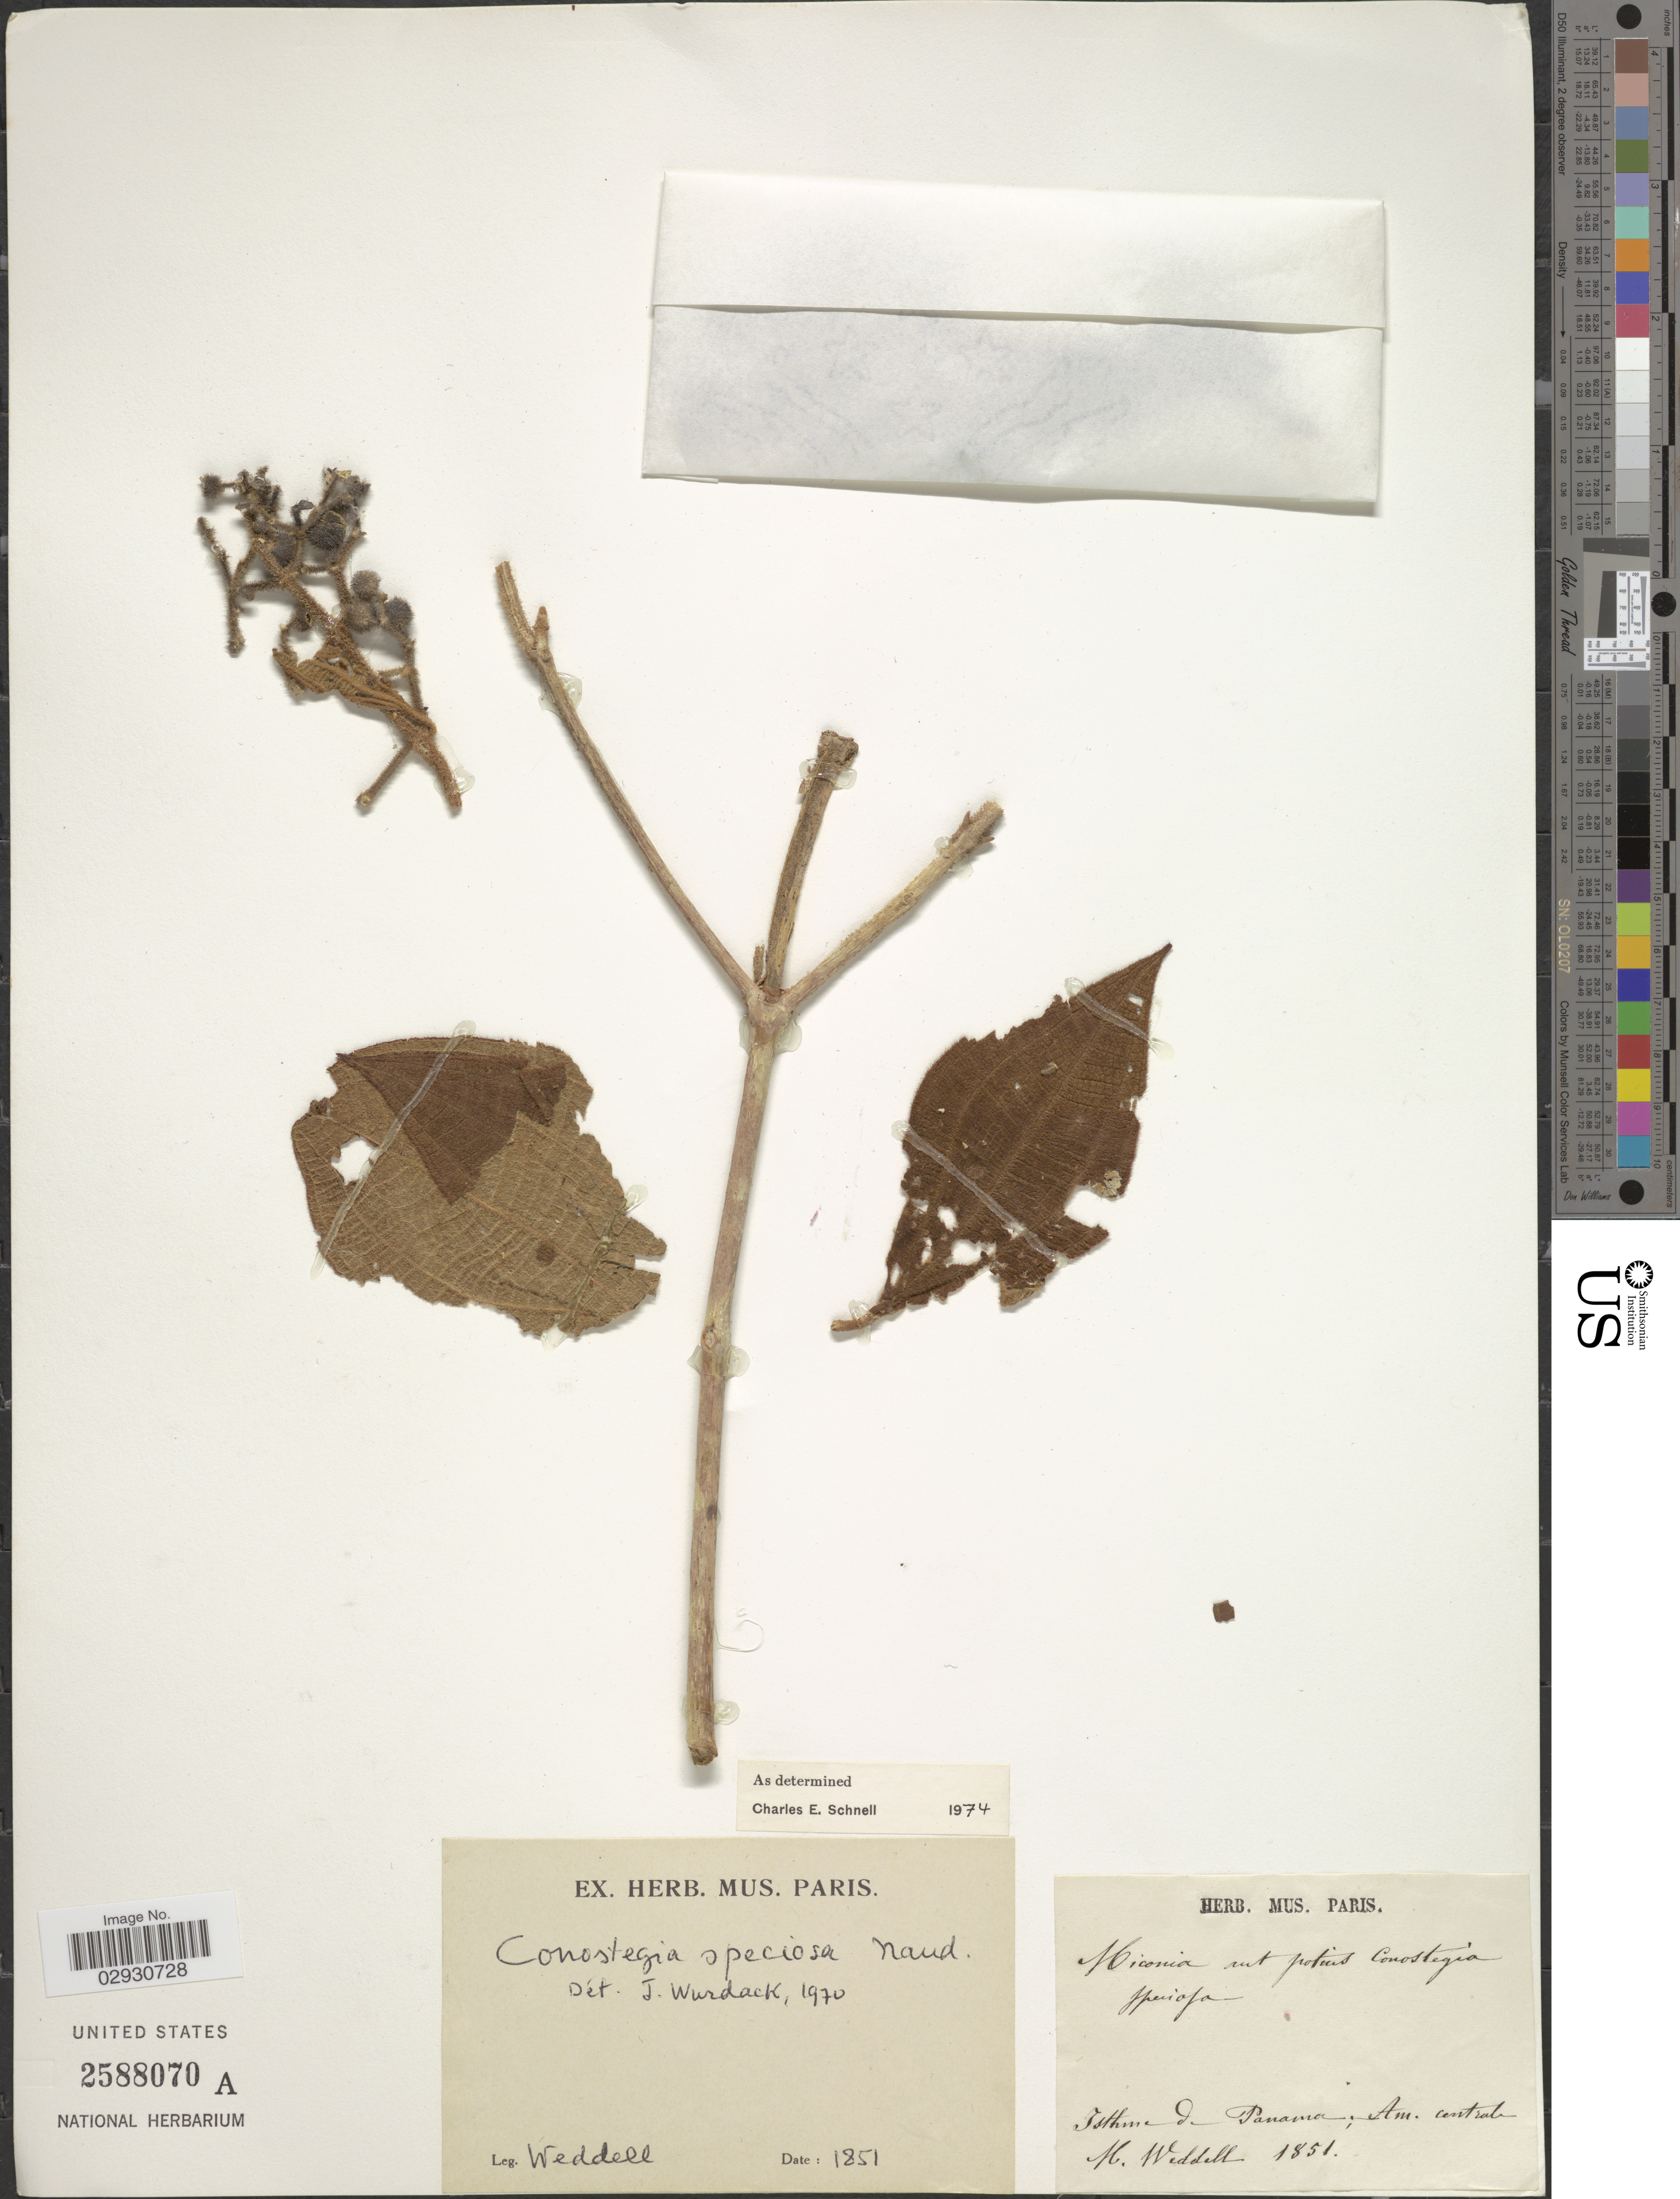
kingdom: Plantae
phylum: Tracheophyta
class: Magnoliopsida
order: Myrtales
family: Melastomataceae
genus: Conostegia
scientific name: Conostegia speciosa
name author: Naudin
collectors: M. Weddell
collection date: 1851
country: Panama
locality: Isthme de Panama; Am. Centale.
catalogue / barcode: US 2588070A